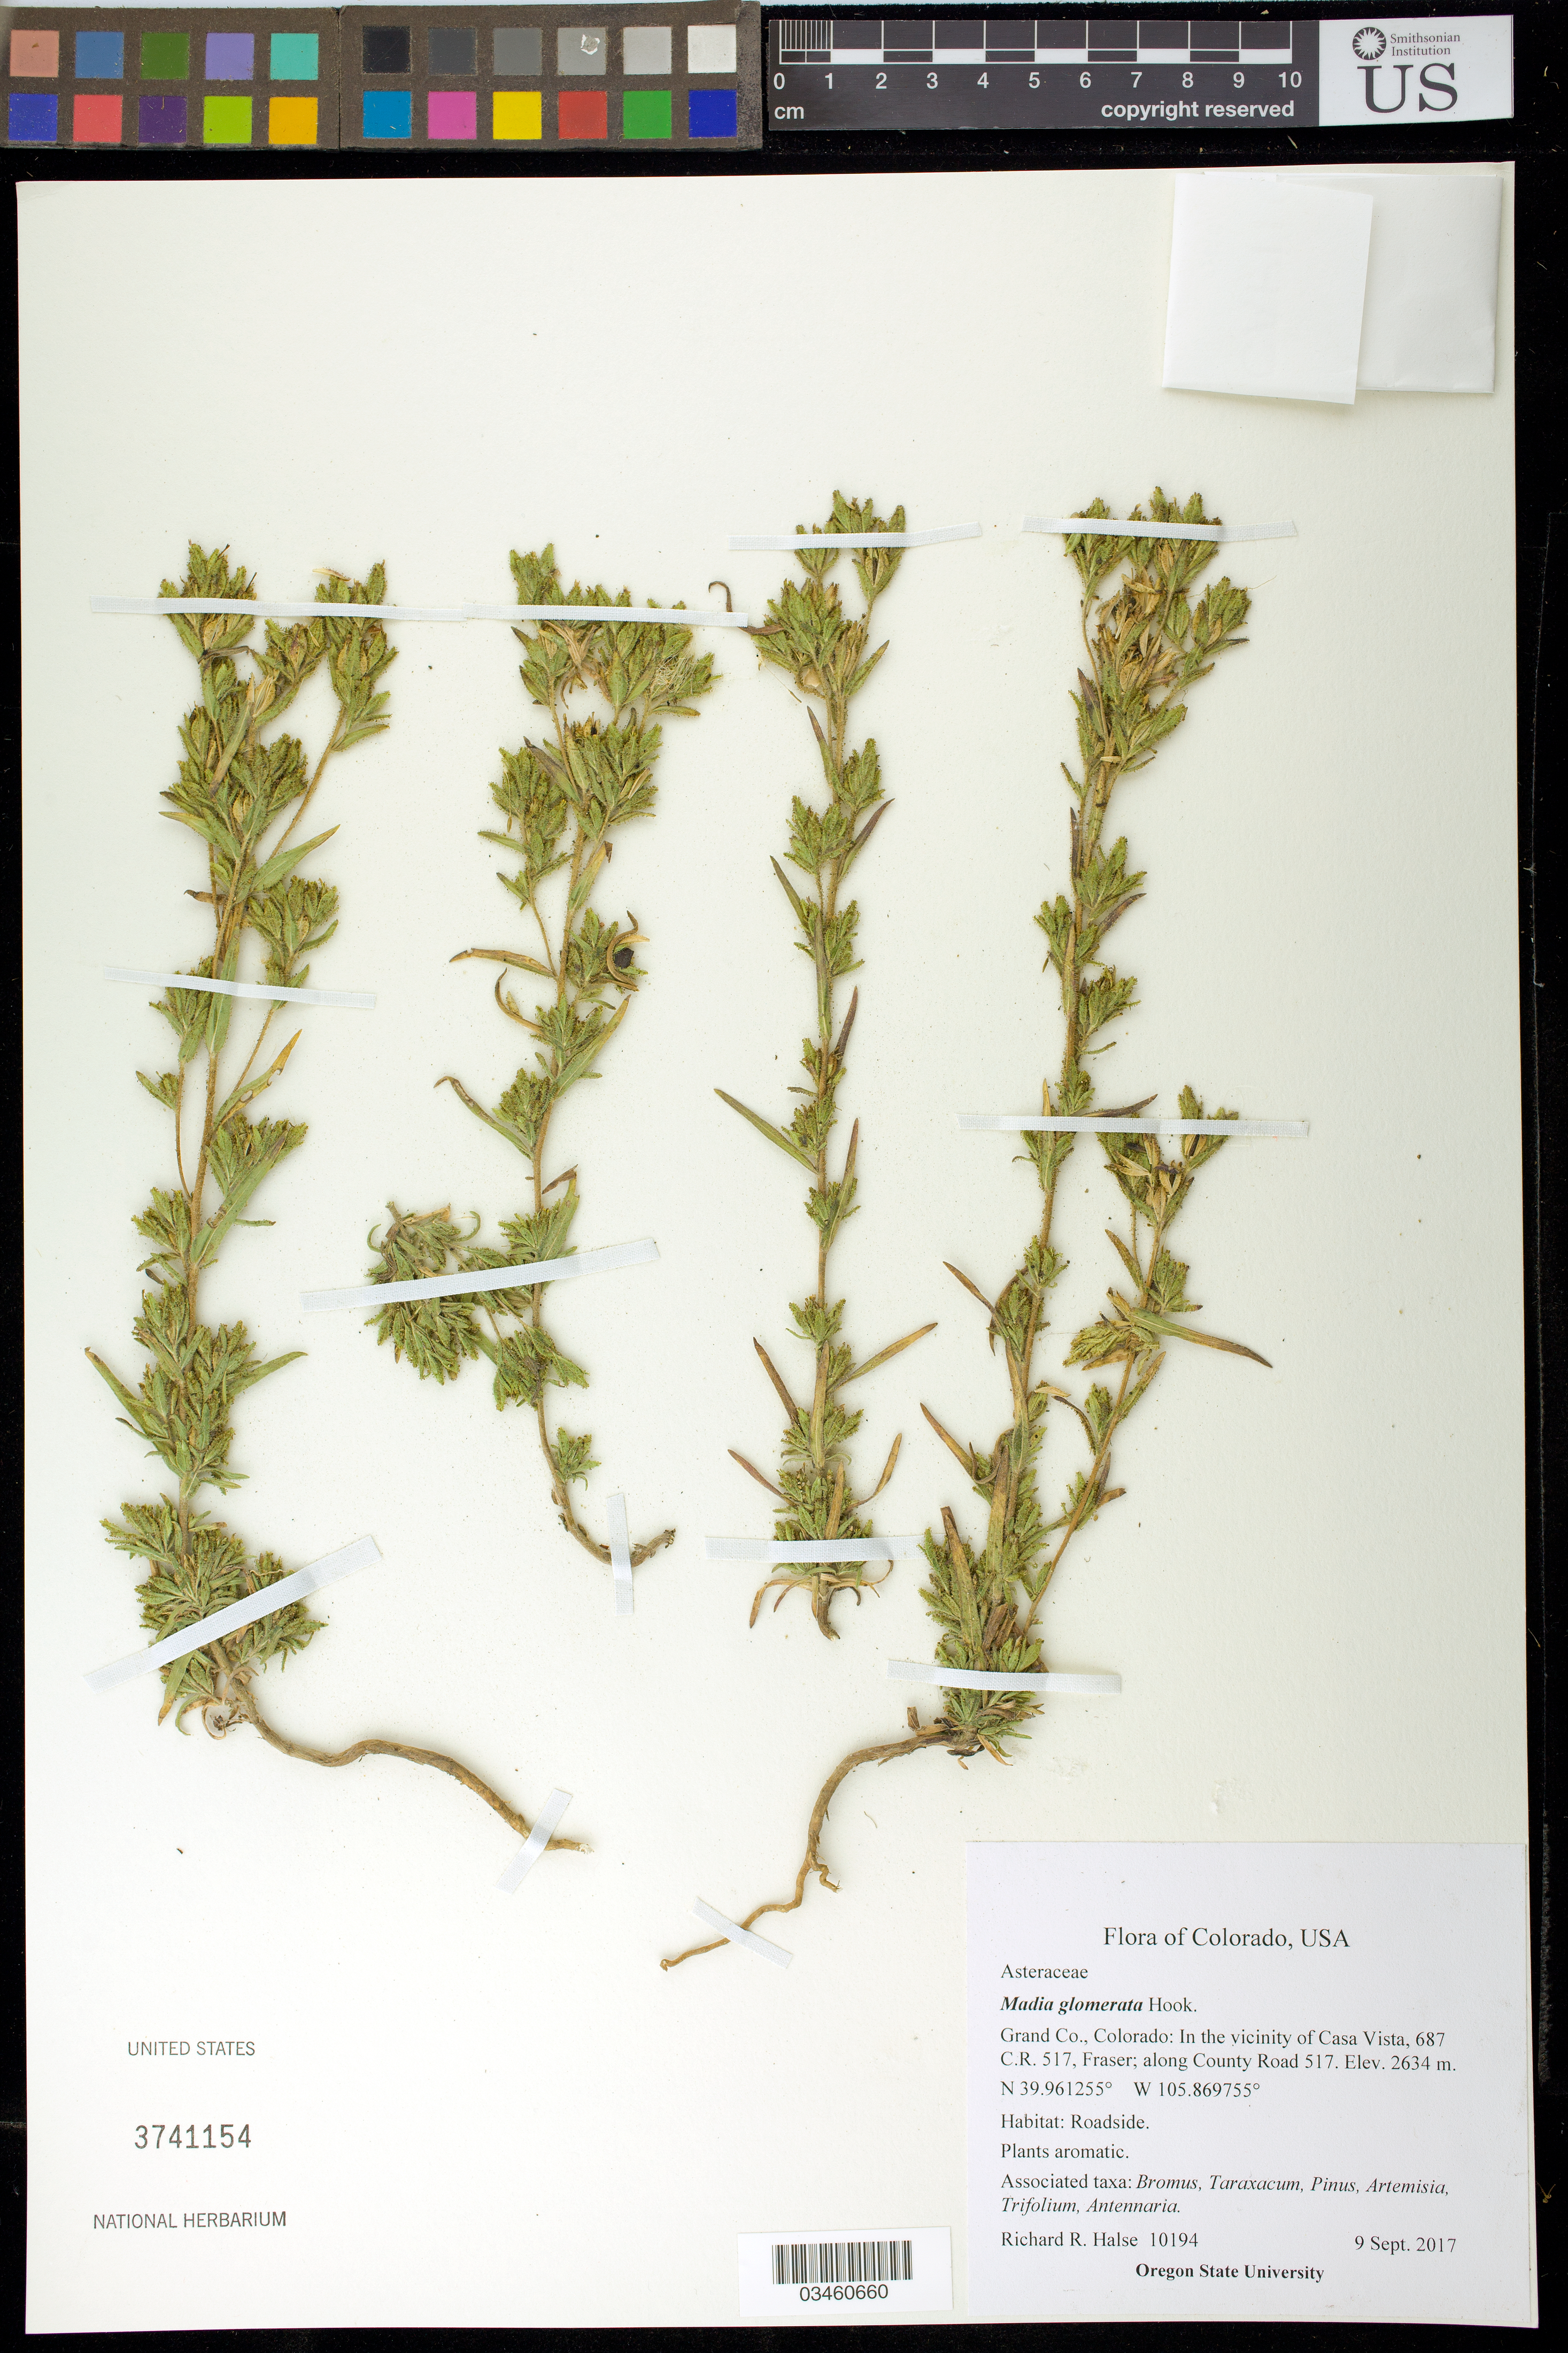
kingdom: Plantae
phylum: Tracheophyta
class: Magnoliopsida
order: Asterales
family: Asteraceae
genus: Madia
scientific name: Madia glomerata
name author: Hook.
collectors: R. Halse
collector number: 10194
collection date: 2017-09-09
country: United States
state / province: Colorado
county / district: Grand County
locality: Grand Co., Colorado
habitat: Roadside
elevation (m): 2634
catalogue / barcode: US 3741154